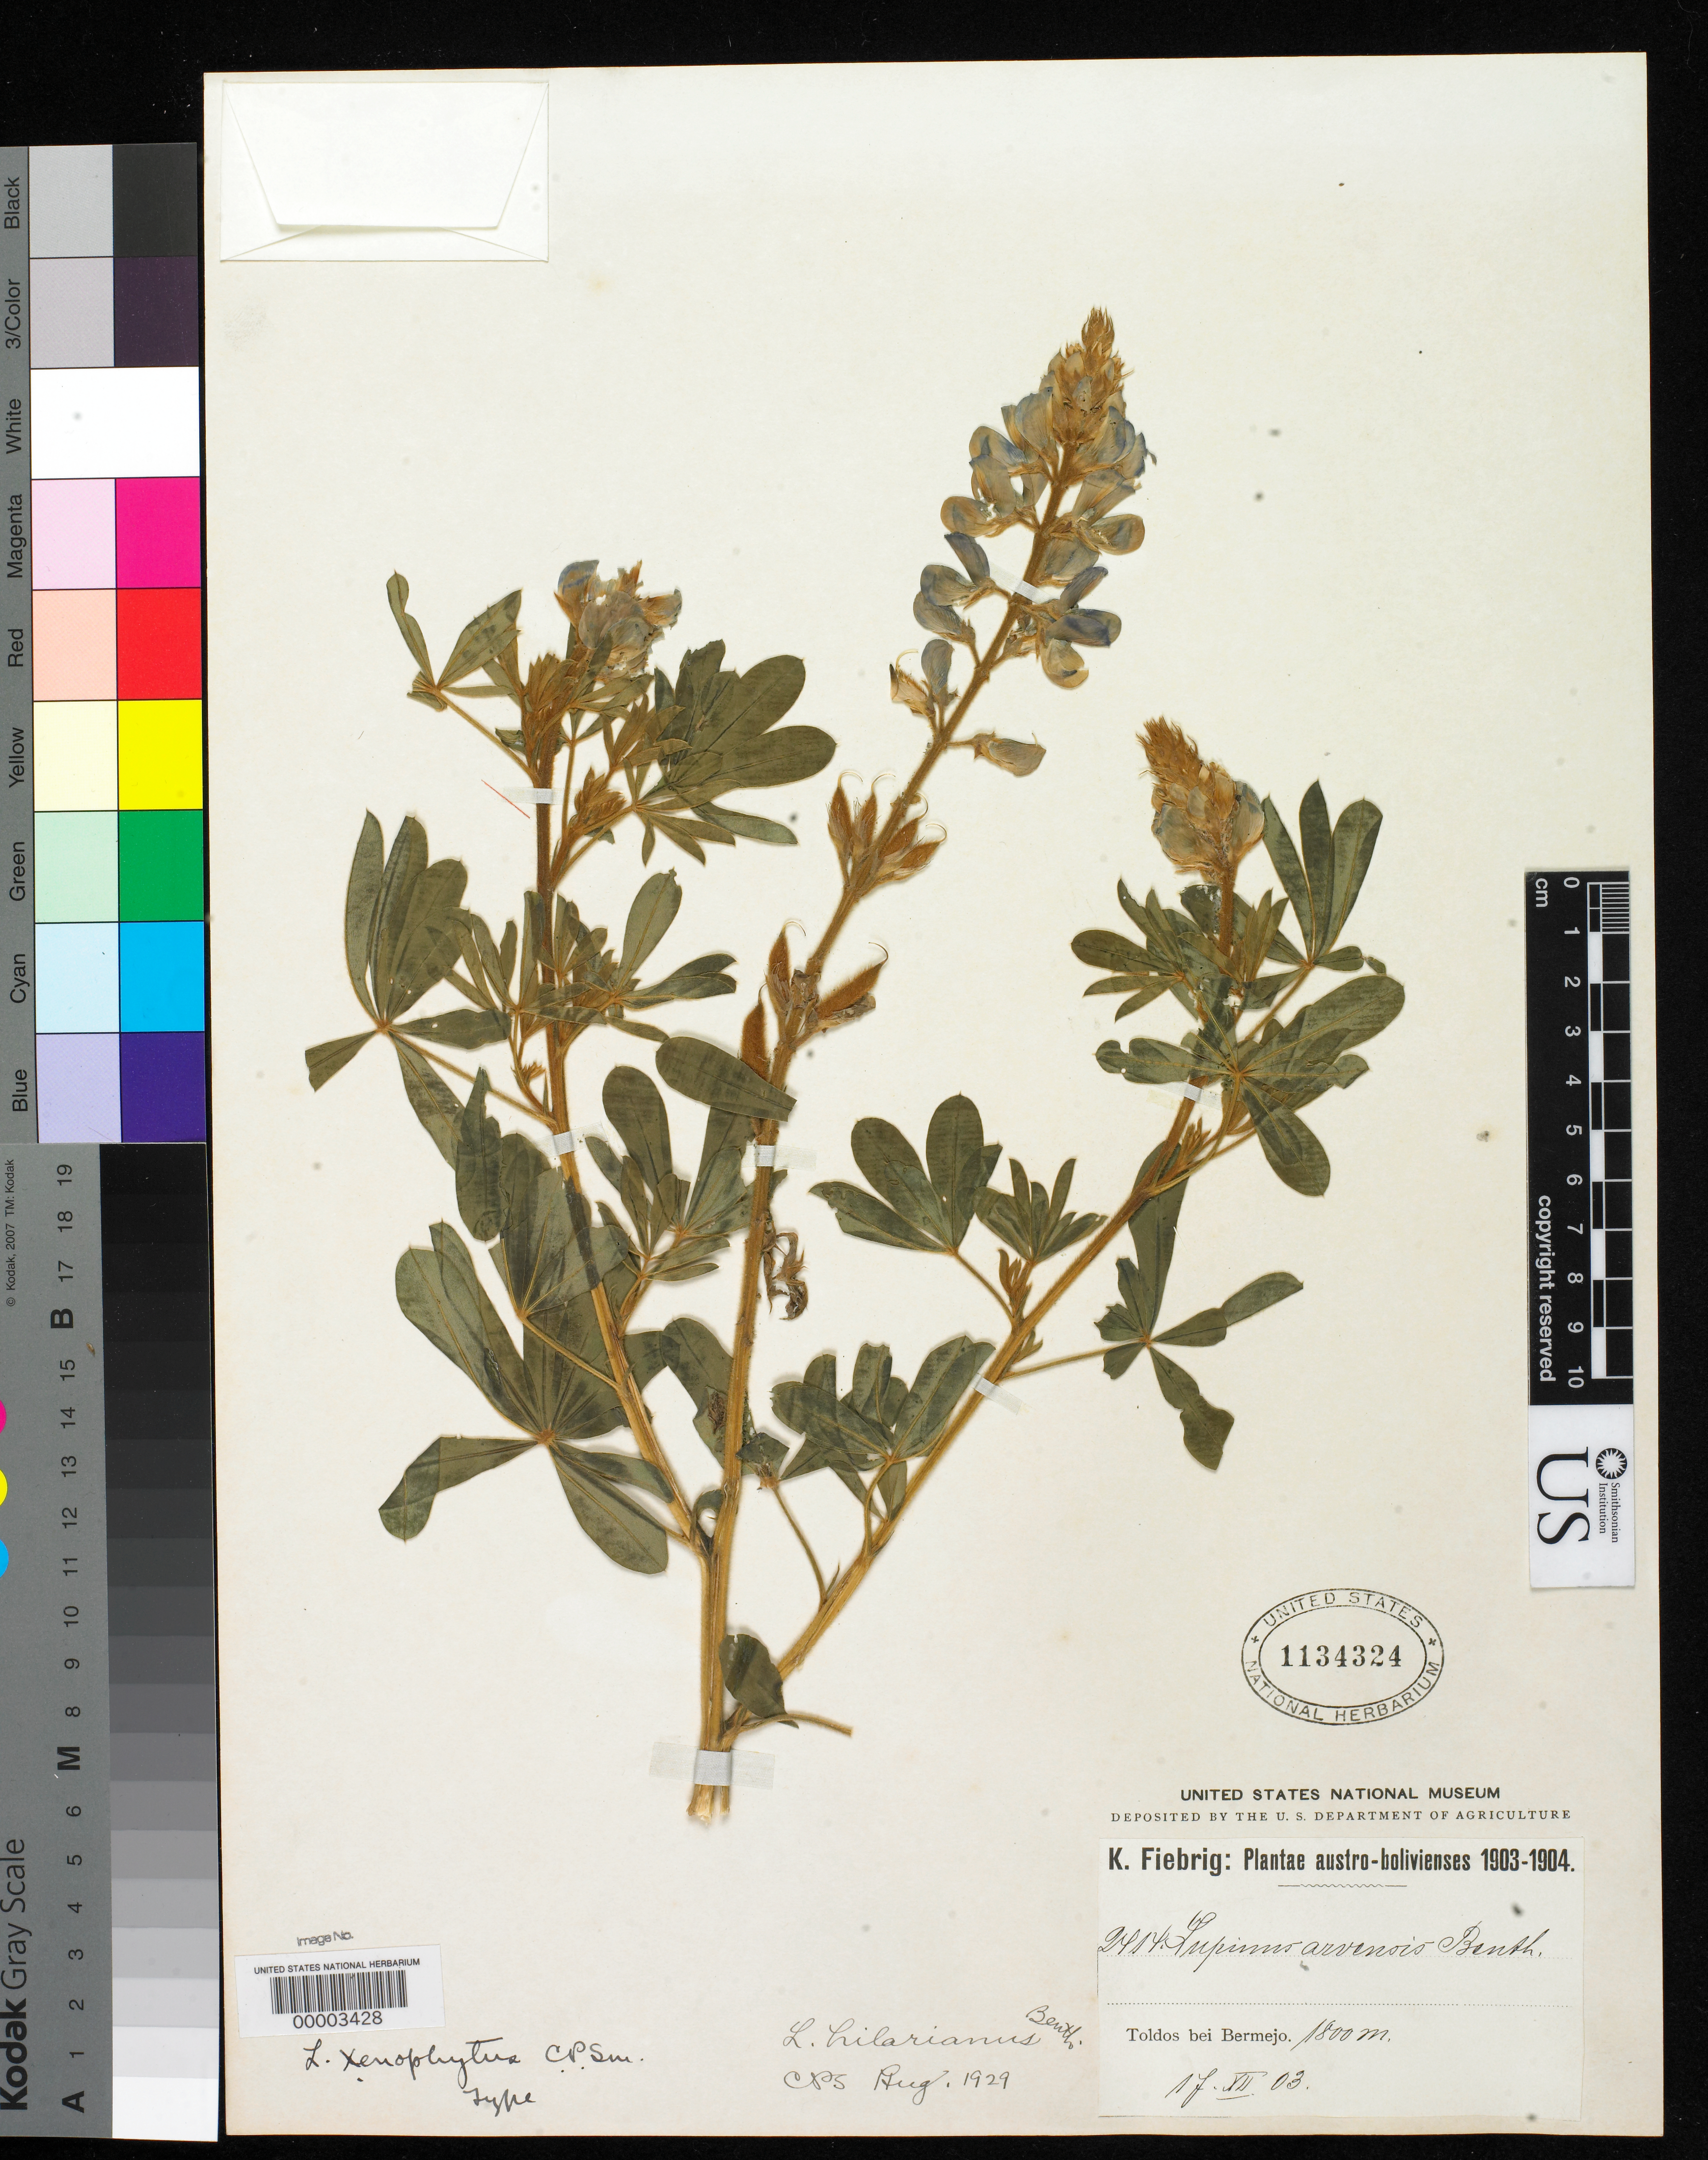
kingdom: Plantae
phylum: Tracheophyta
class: Magnoliopsida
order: Fabales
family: Fabaceae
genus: Lupinus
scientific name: Lupinus xenophytus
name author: C.P. Sm.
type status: Holotype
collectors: K. Fiebrig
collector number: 2414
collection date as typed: Dec 1903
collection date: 1903-12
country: Bolivia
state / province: Tarija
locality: Toldos bei Bermejo.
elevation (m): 1800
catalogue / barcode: US 1134324